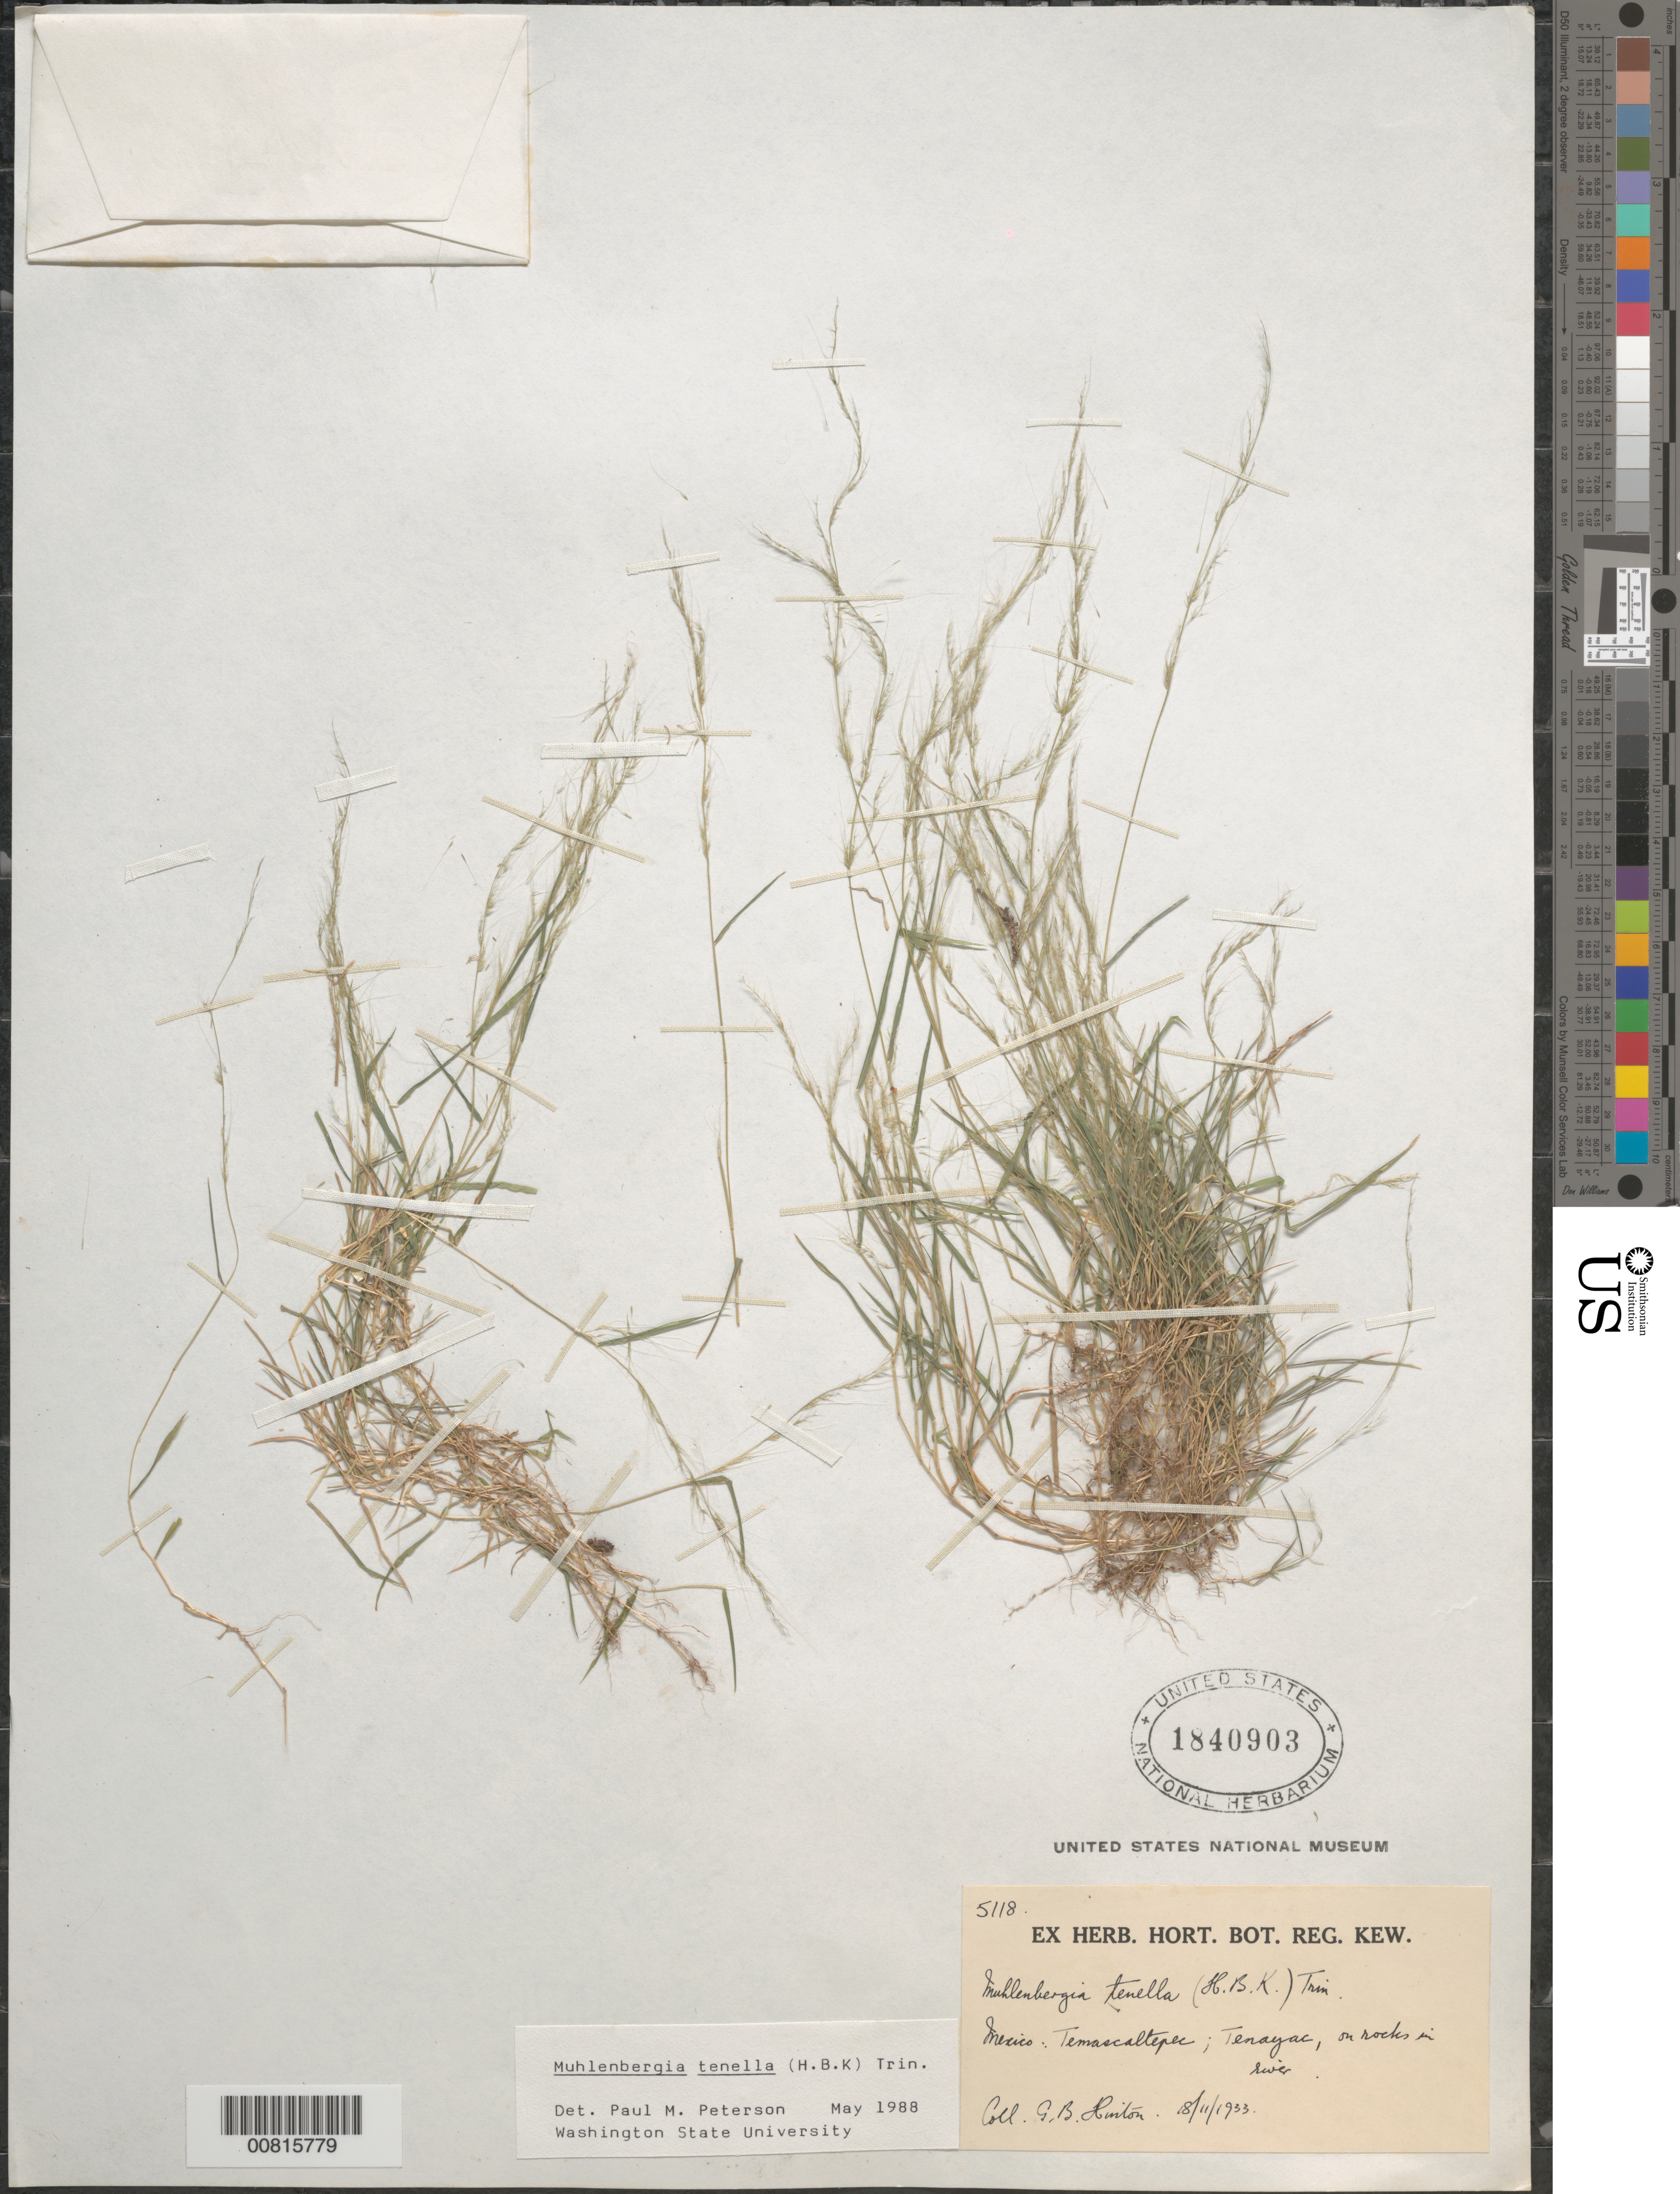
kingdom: Plantae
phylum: Tracheophyta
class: Liliopsida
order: Poales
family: Poaceae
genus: Muhlenbergia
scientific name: Muhlenbergia stricta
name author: (J. Presl) Kunth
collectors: G. B. Hinton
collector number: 5118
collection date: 1933-11-18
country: Mexico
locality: Tenayac, Temascaltepec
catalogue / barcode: US 1840903